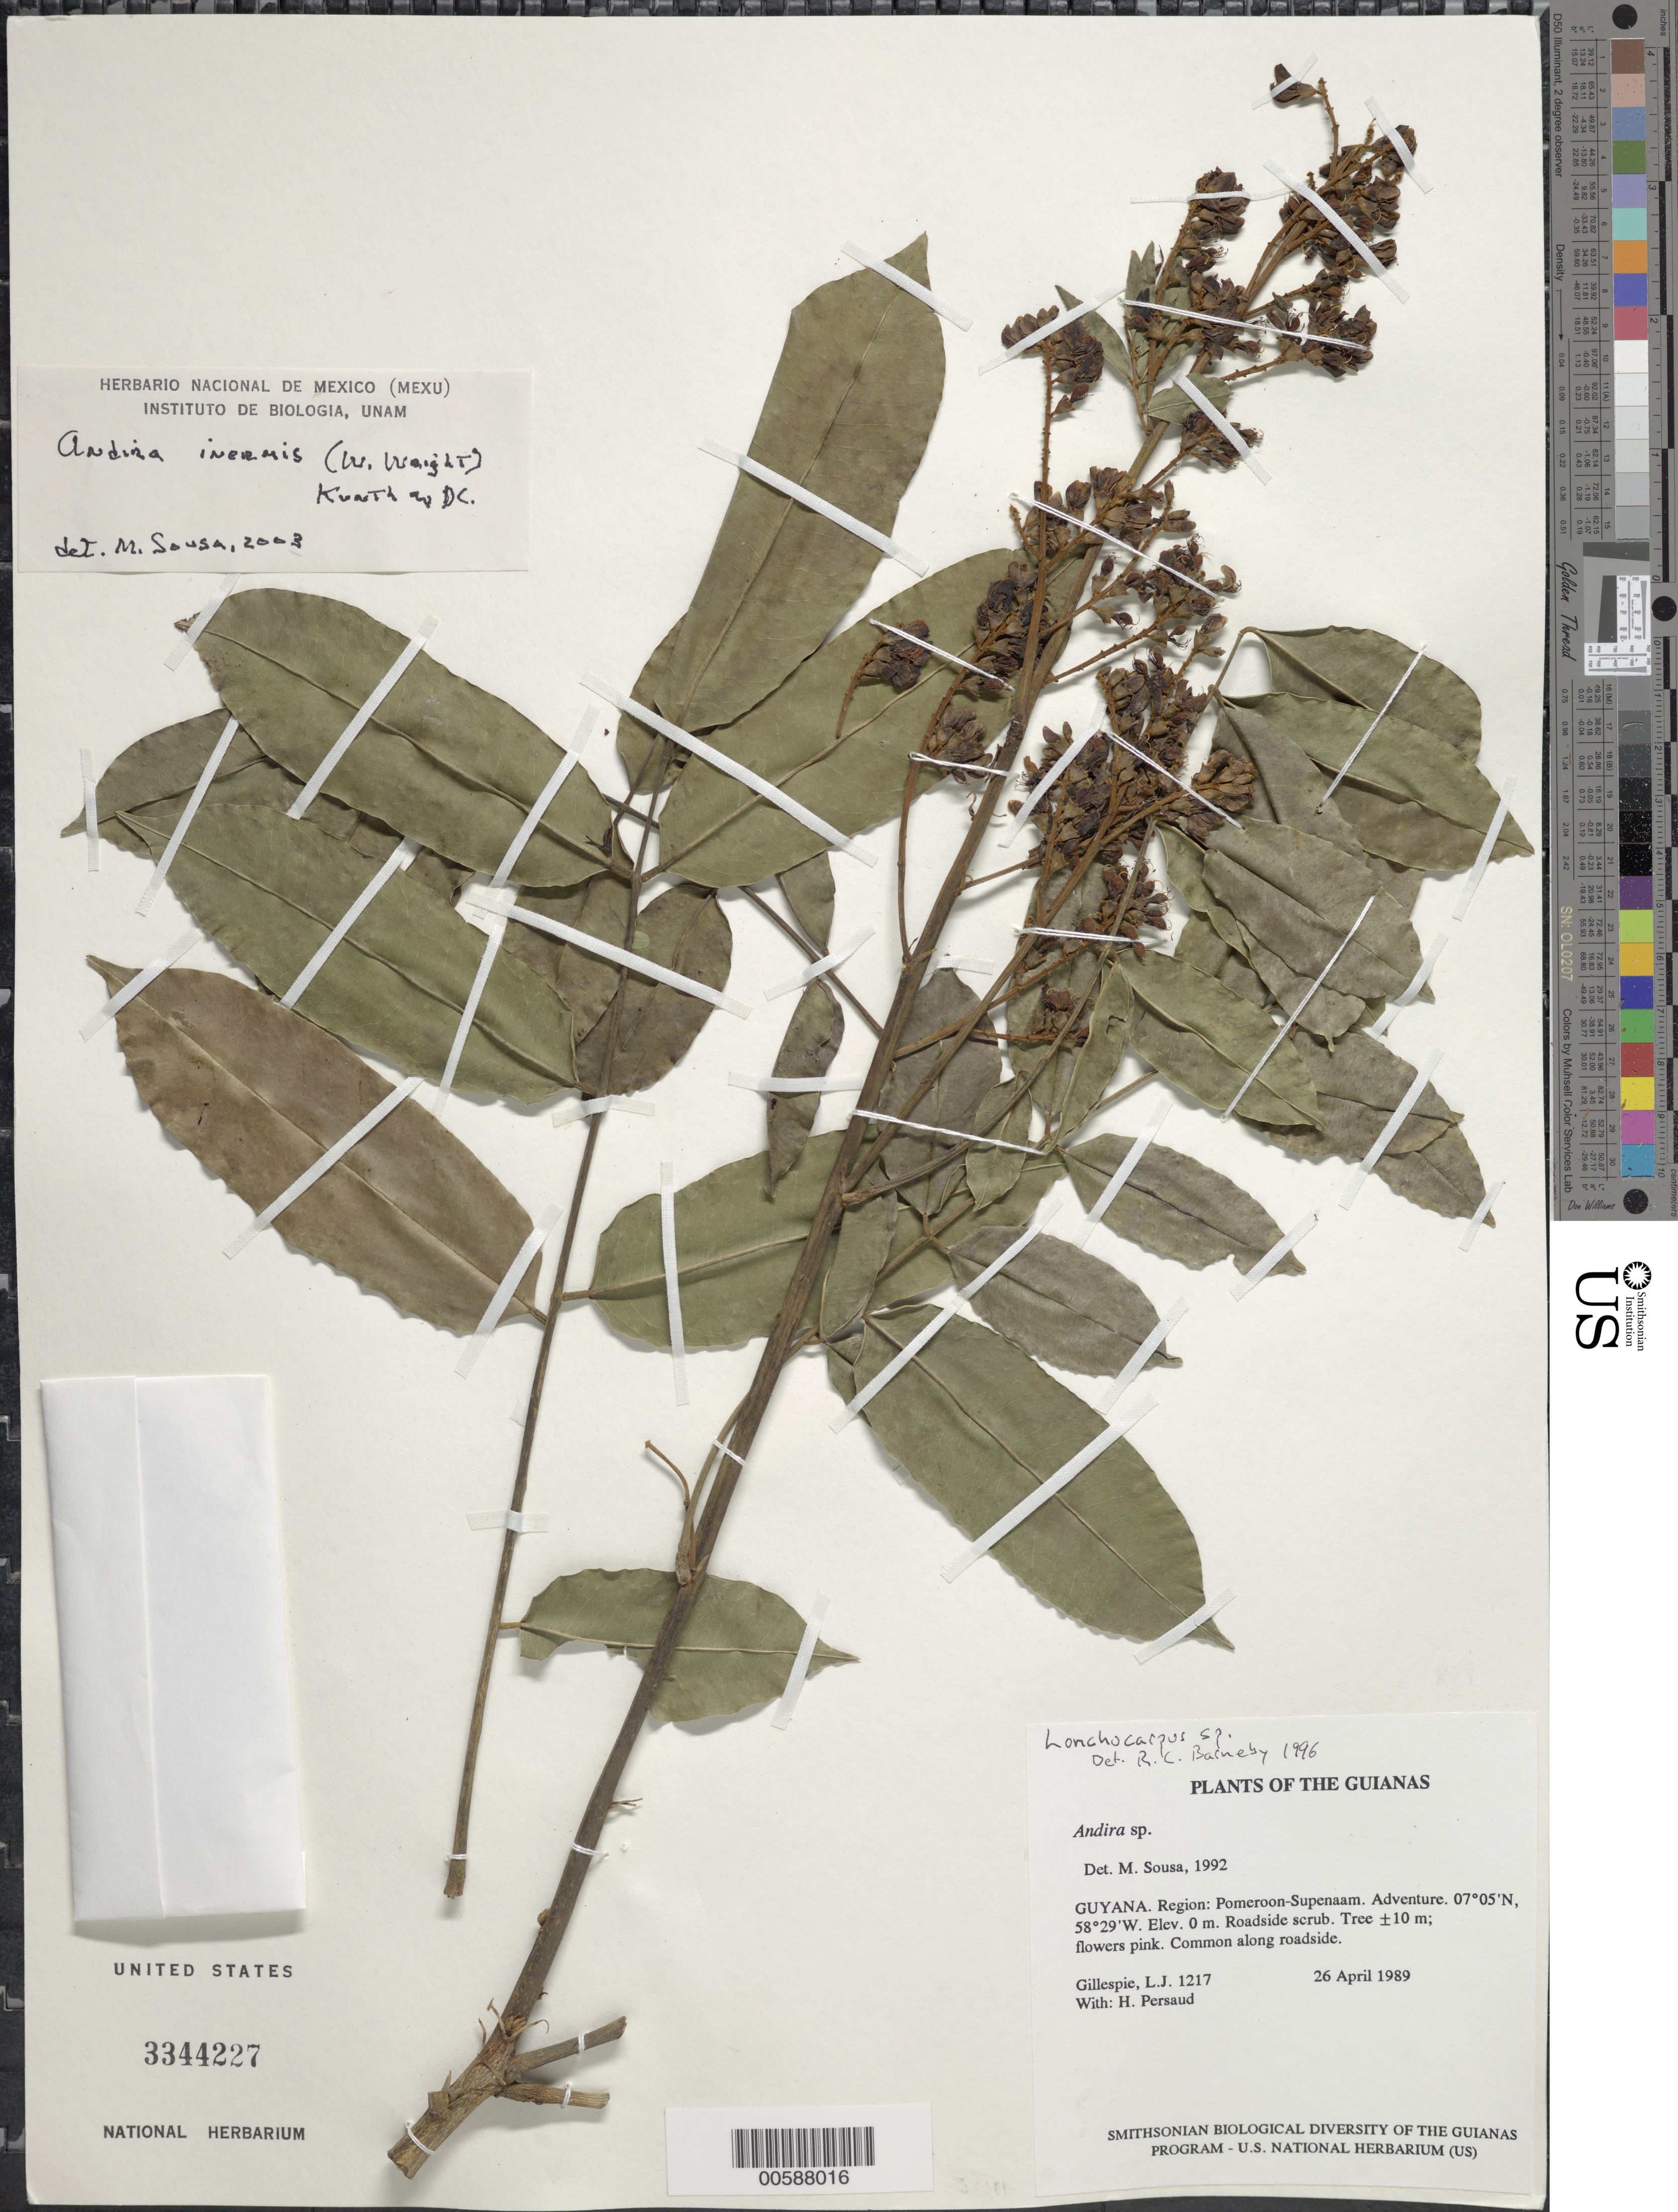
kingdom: Plantae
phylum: Tracheophyta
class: Magnoliopsida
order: Fabales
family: Fabaceae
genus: Andira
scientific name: Andira inermis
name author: (W. Wright) Kunth ex DC.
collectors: -- Gillespie & H. Persaud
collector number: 1217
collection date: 1989-04-26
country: Guyana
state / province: Pomeroon-Supenaam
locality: Guianas. Adventure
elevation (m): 0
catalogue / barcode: US 3344227